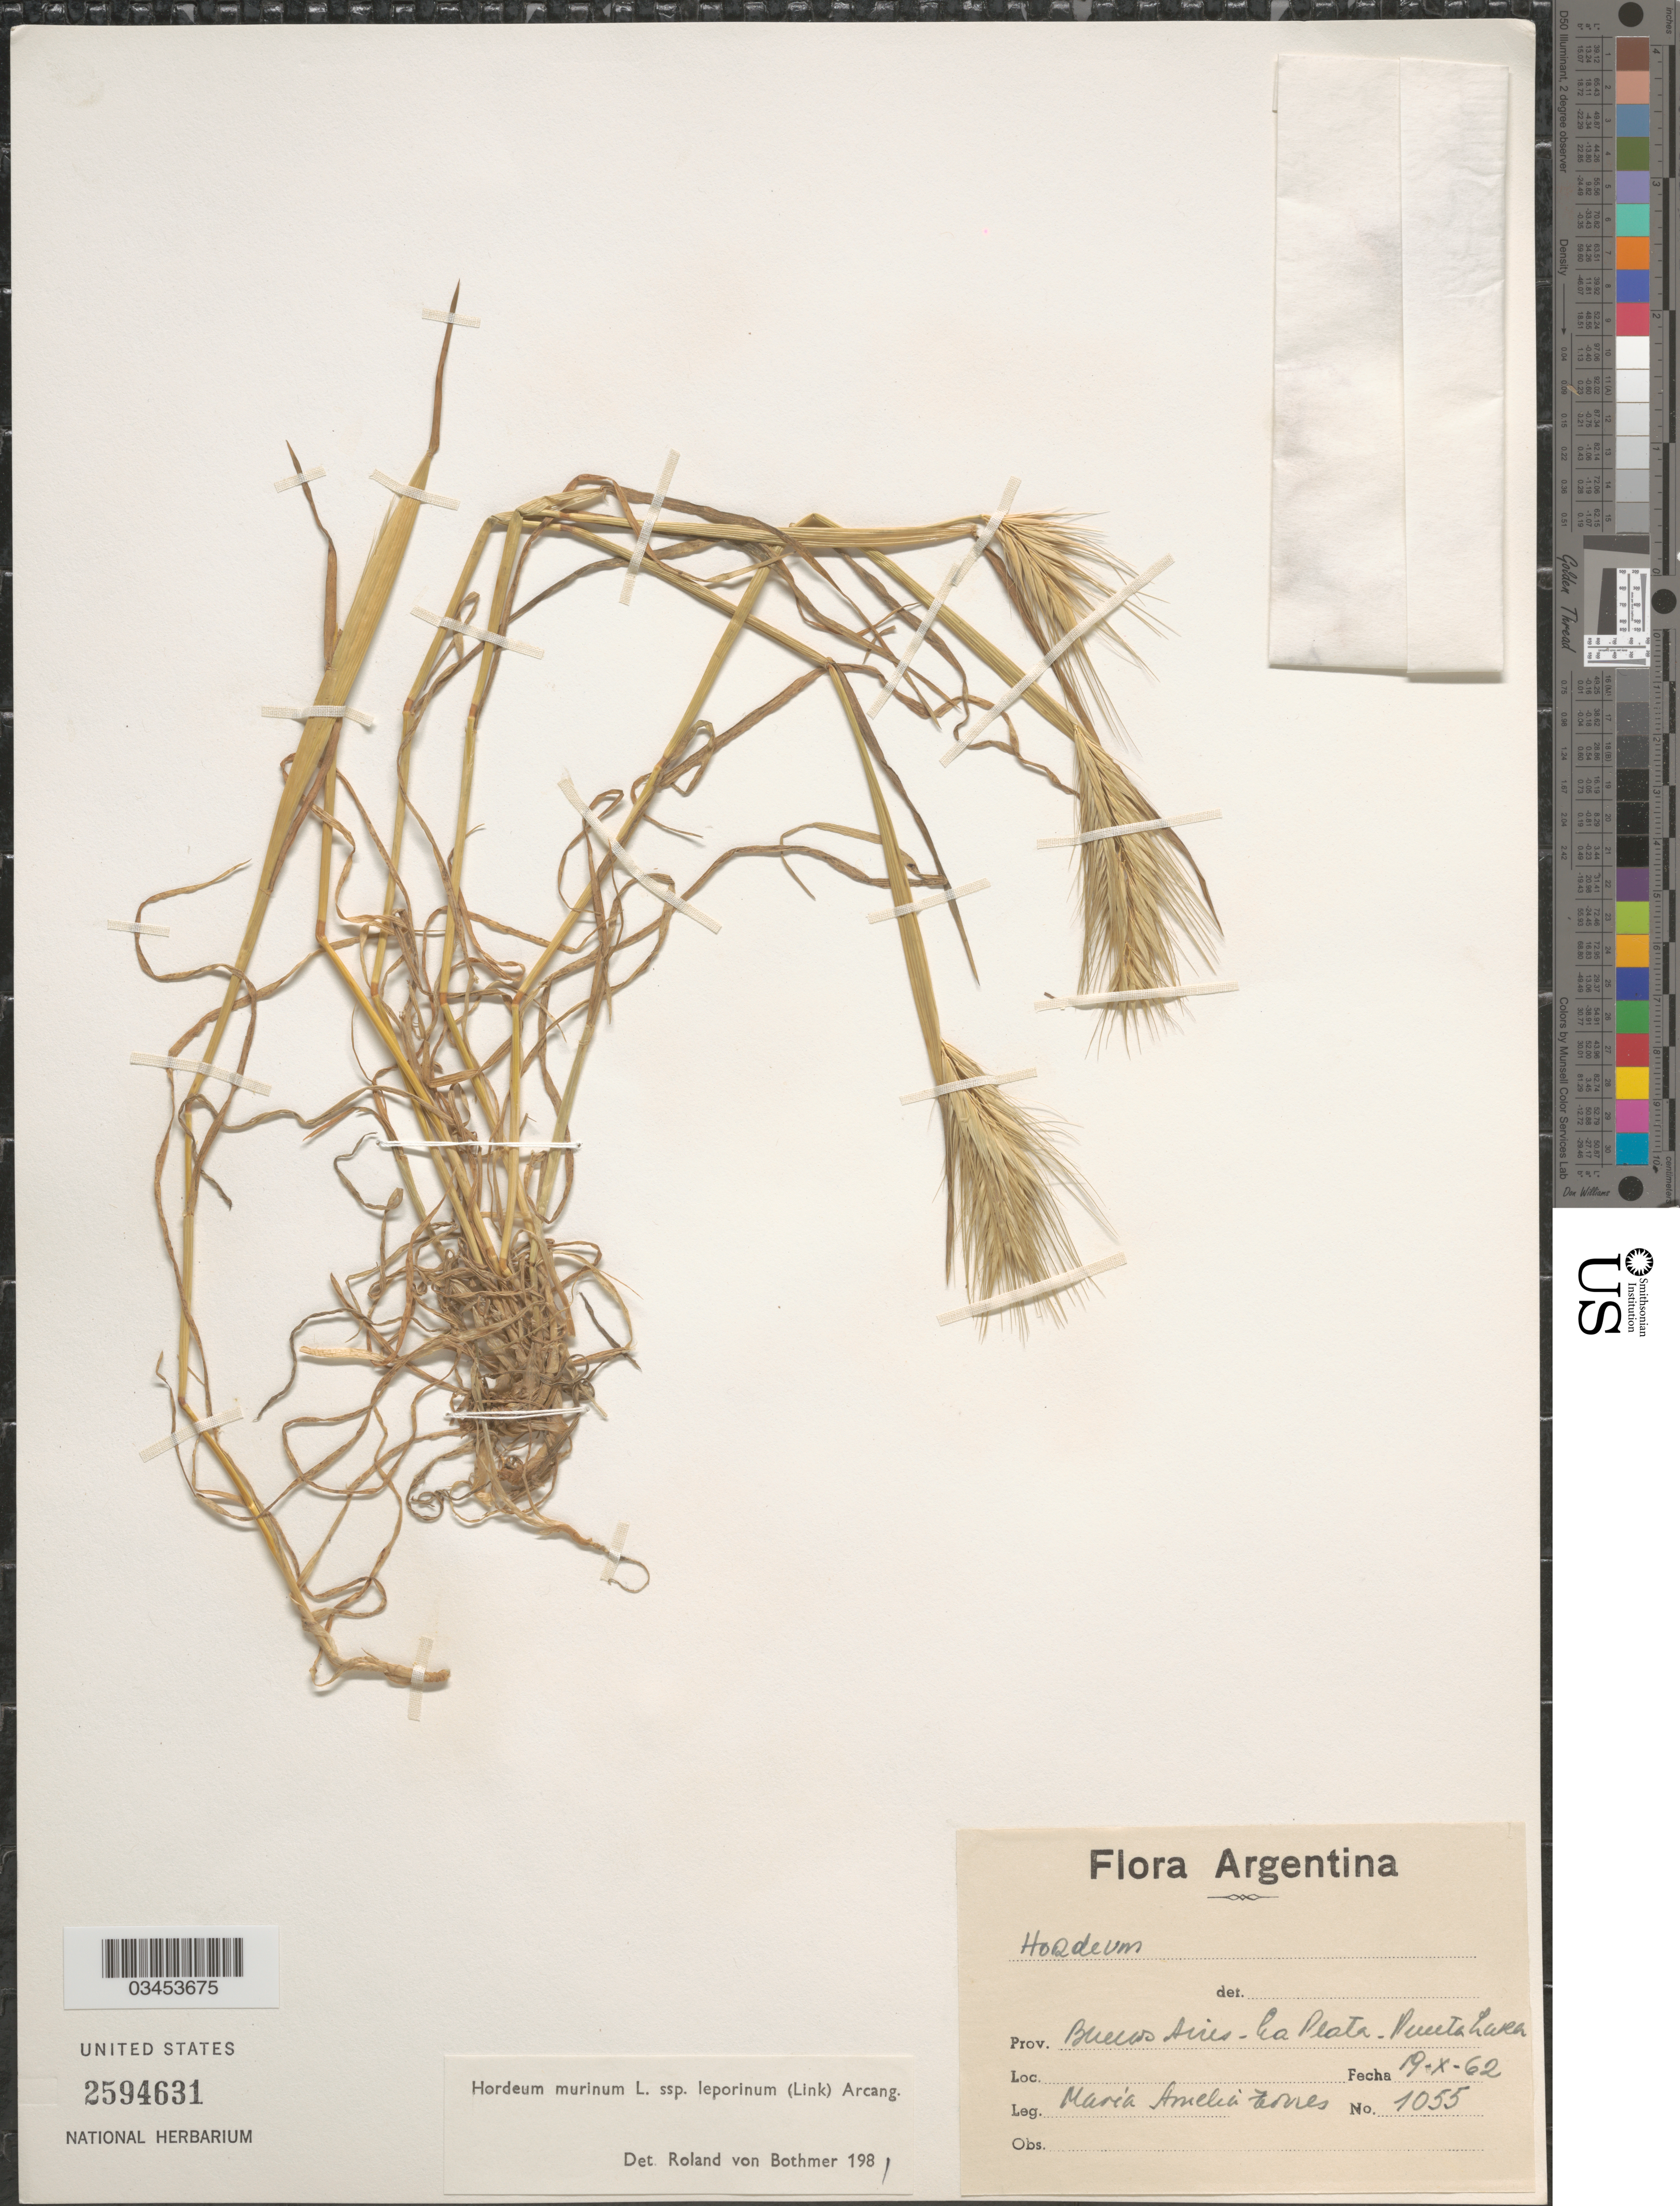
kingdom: Plantae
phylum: Tracheophyta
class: Liliopsida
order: Poales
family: Poaceae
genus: Hordeum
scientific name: Hordeum murinum subsp. leporinum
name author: (Link) Arcang.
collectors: M. Torres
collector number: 1055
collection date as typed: Transcribed d/m/y: 19/10/62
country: Argentina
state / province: Buenos Aires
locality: La Plata-Puerta Lara.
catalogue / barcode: US 2594631